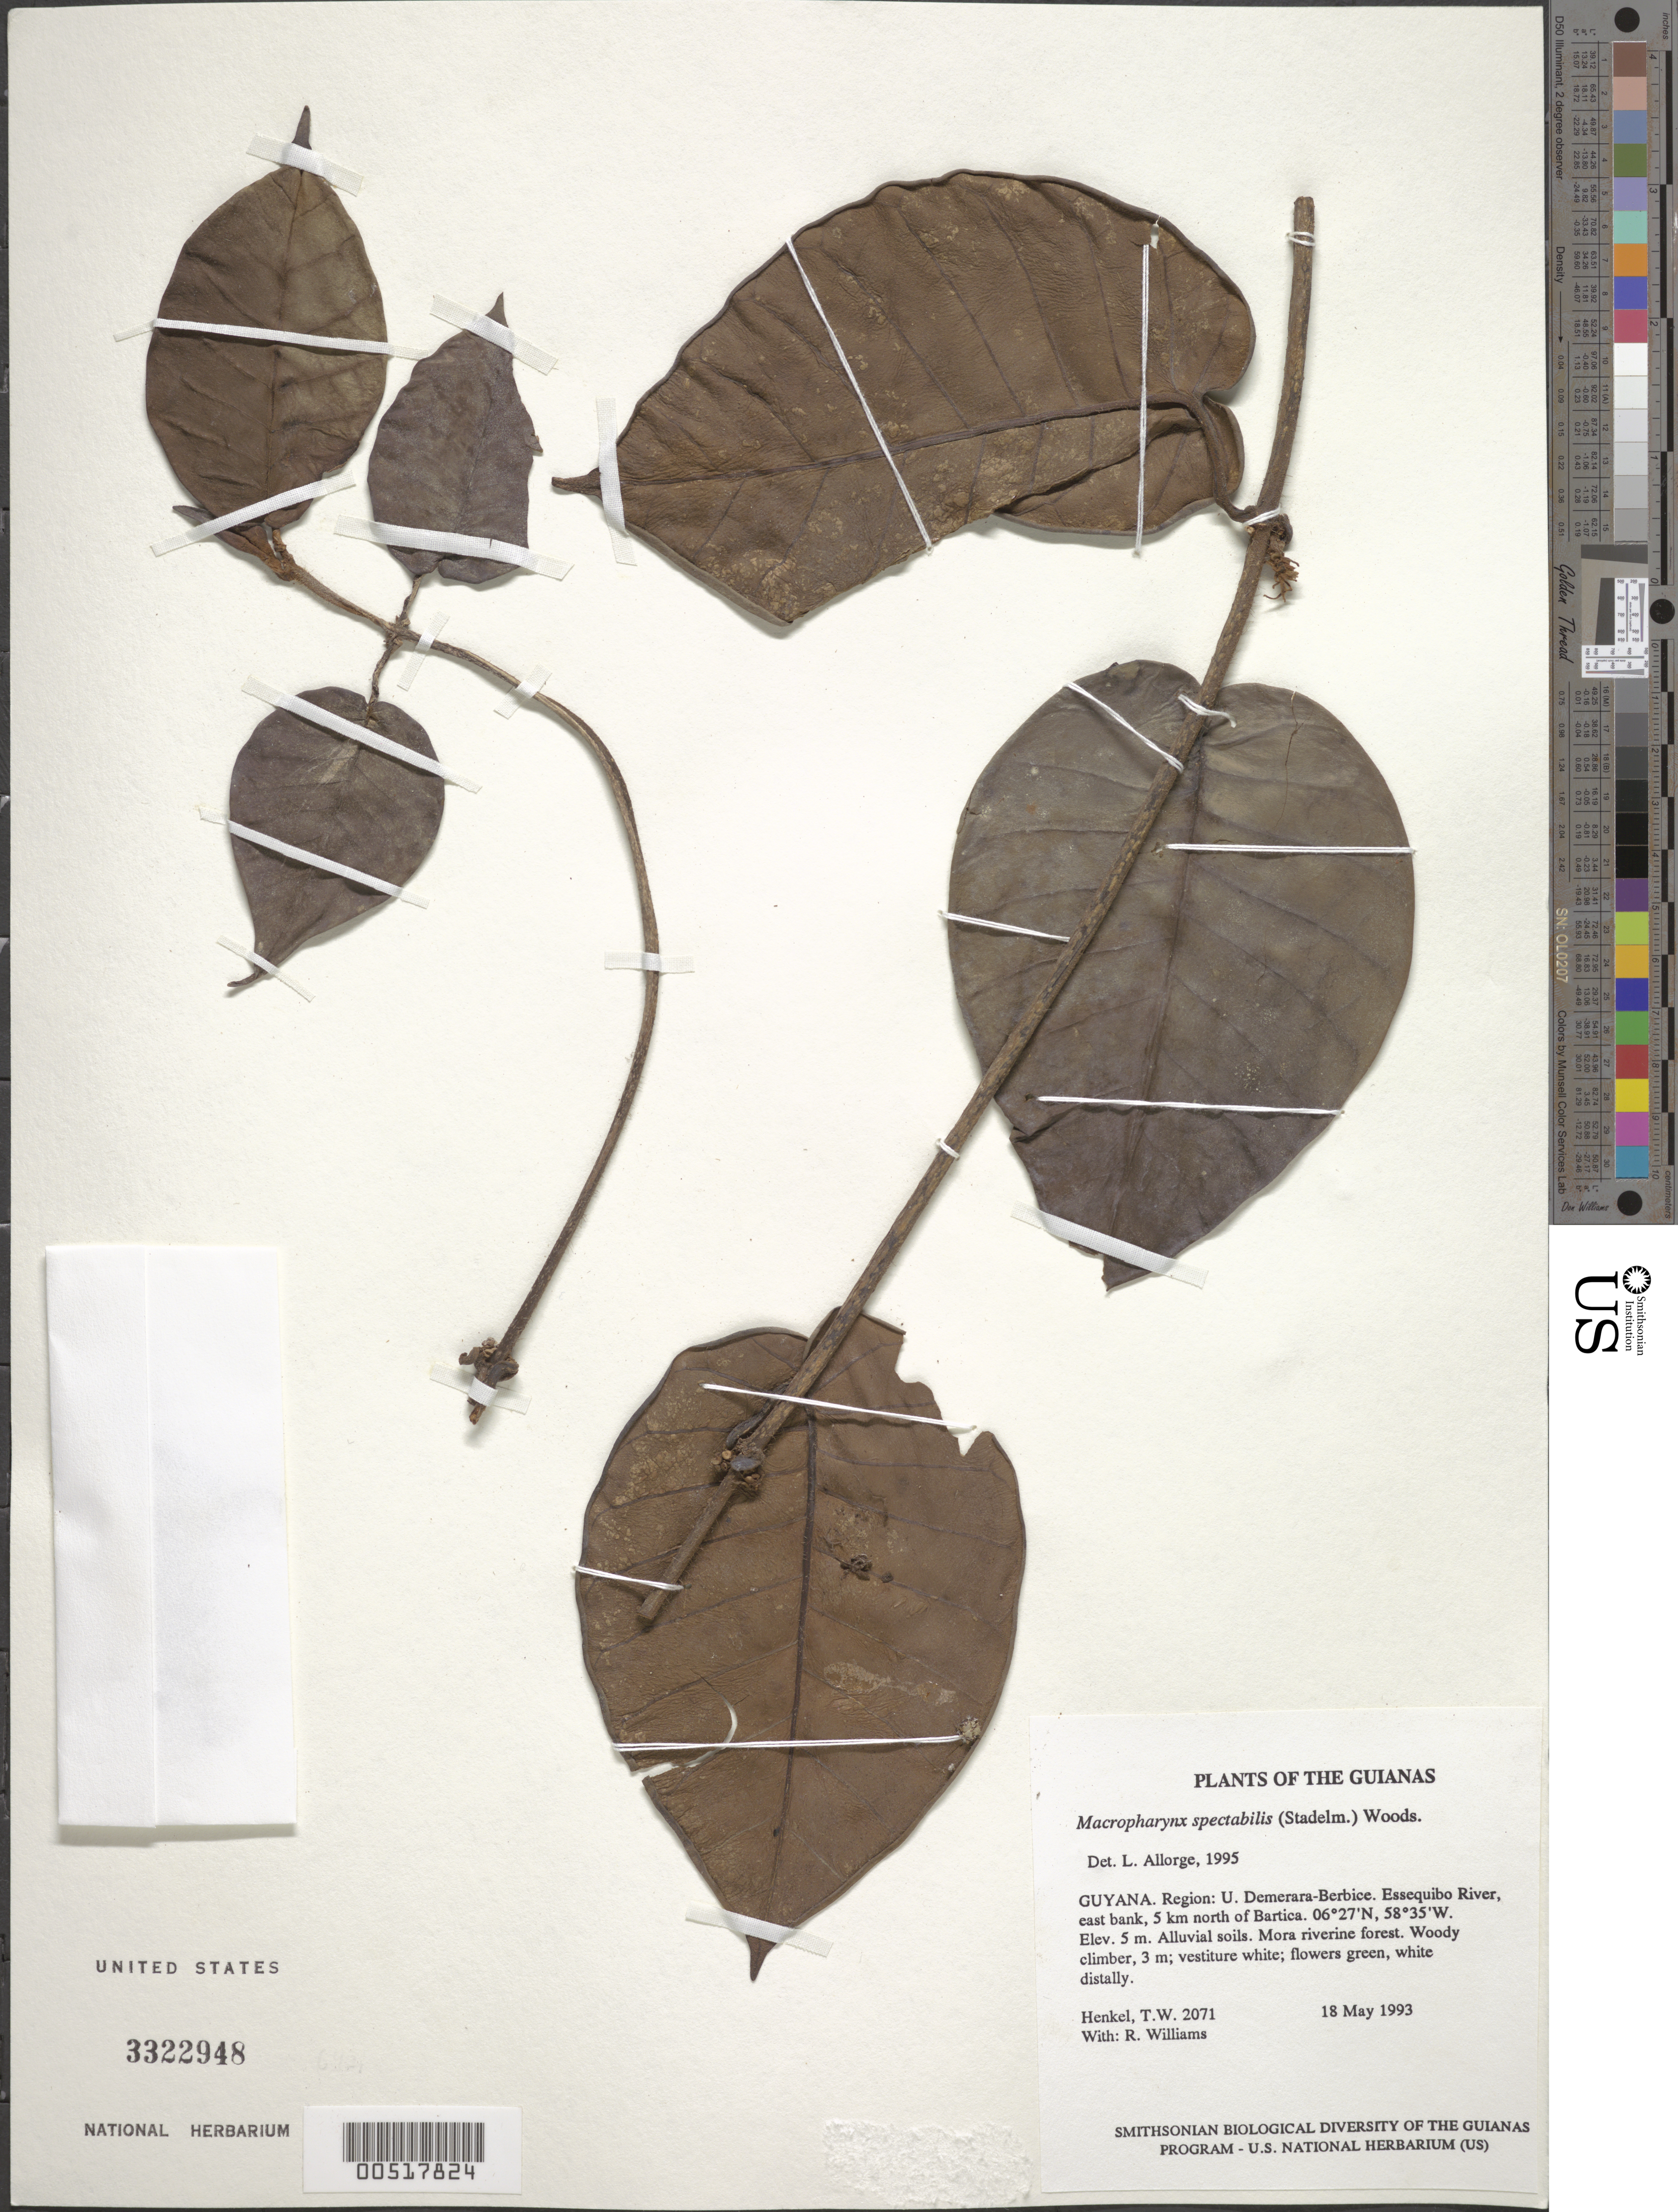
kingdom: Plantae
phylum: Tracheophyta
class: Magnoliopsida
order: Gentianales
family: Apocynaceae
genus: Macropharynx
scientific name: Macropharynx spectabilis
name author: (Stadelm.) Woodson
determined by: Allorge, L.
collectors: T. Henkel & R. Williams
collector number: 2071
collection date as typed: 18 May 1993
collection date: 1993-05-18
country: Guyana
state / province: U. Demerara-Berbice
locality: Essequibo River, east bank, 5 km north of Bartica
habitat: Alluvial soils. Mora riverine forest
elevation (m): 5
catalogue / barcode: US 3322948